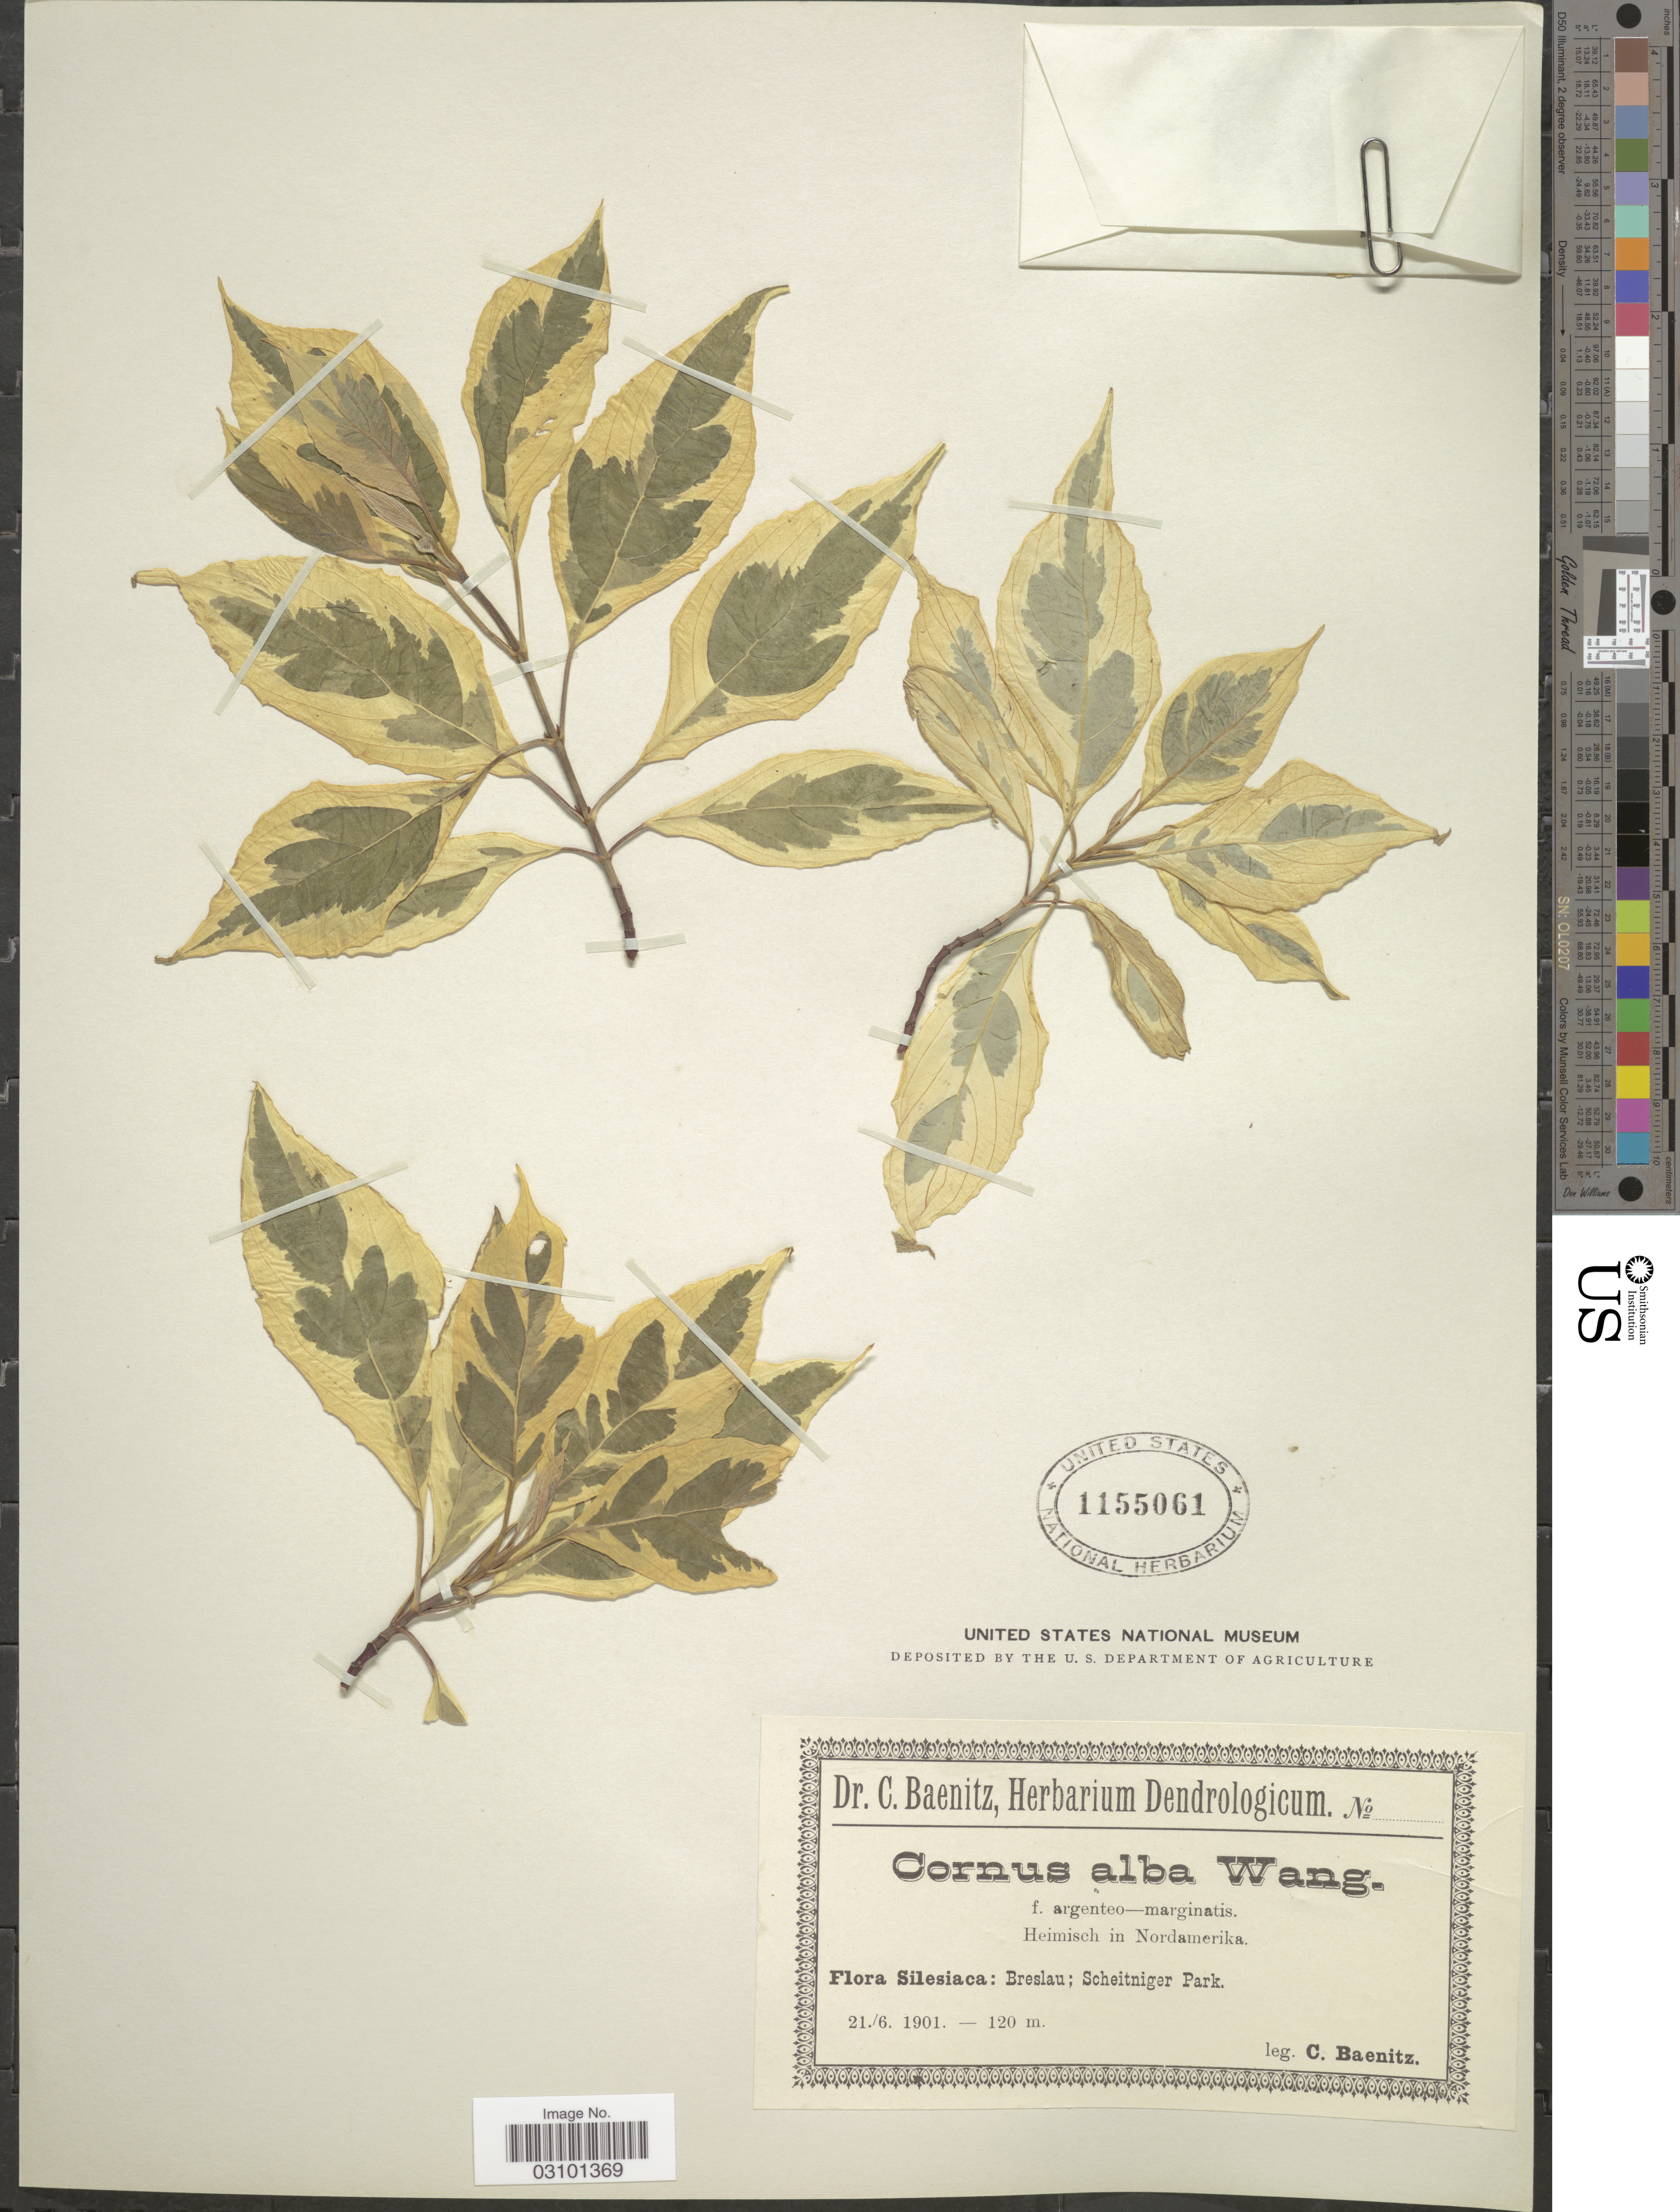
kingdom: Plantae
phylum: Tracheophyta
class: Magnoliopsida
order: Cornales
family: Cornaceae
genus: Cornus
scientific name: Cornus alba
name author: L.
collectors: C. G. Baenitz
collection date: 1901-06-21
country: Poland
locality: Silesiaca: Breslau; Scheitniger Park.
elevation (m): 120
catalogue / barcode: US 1155061